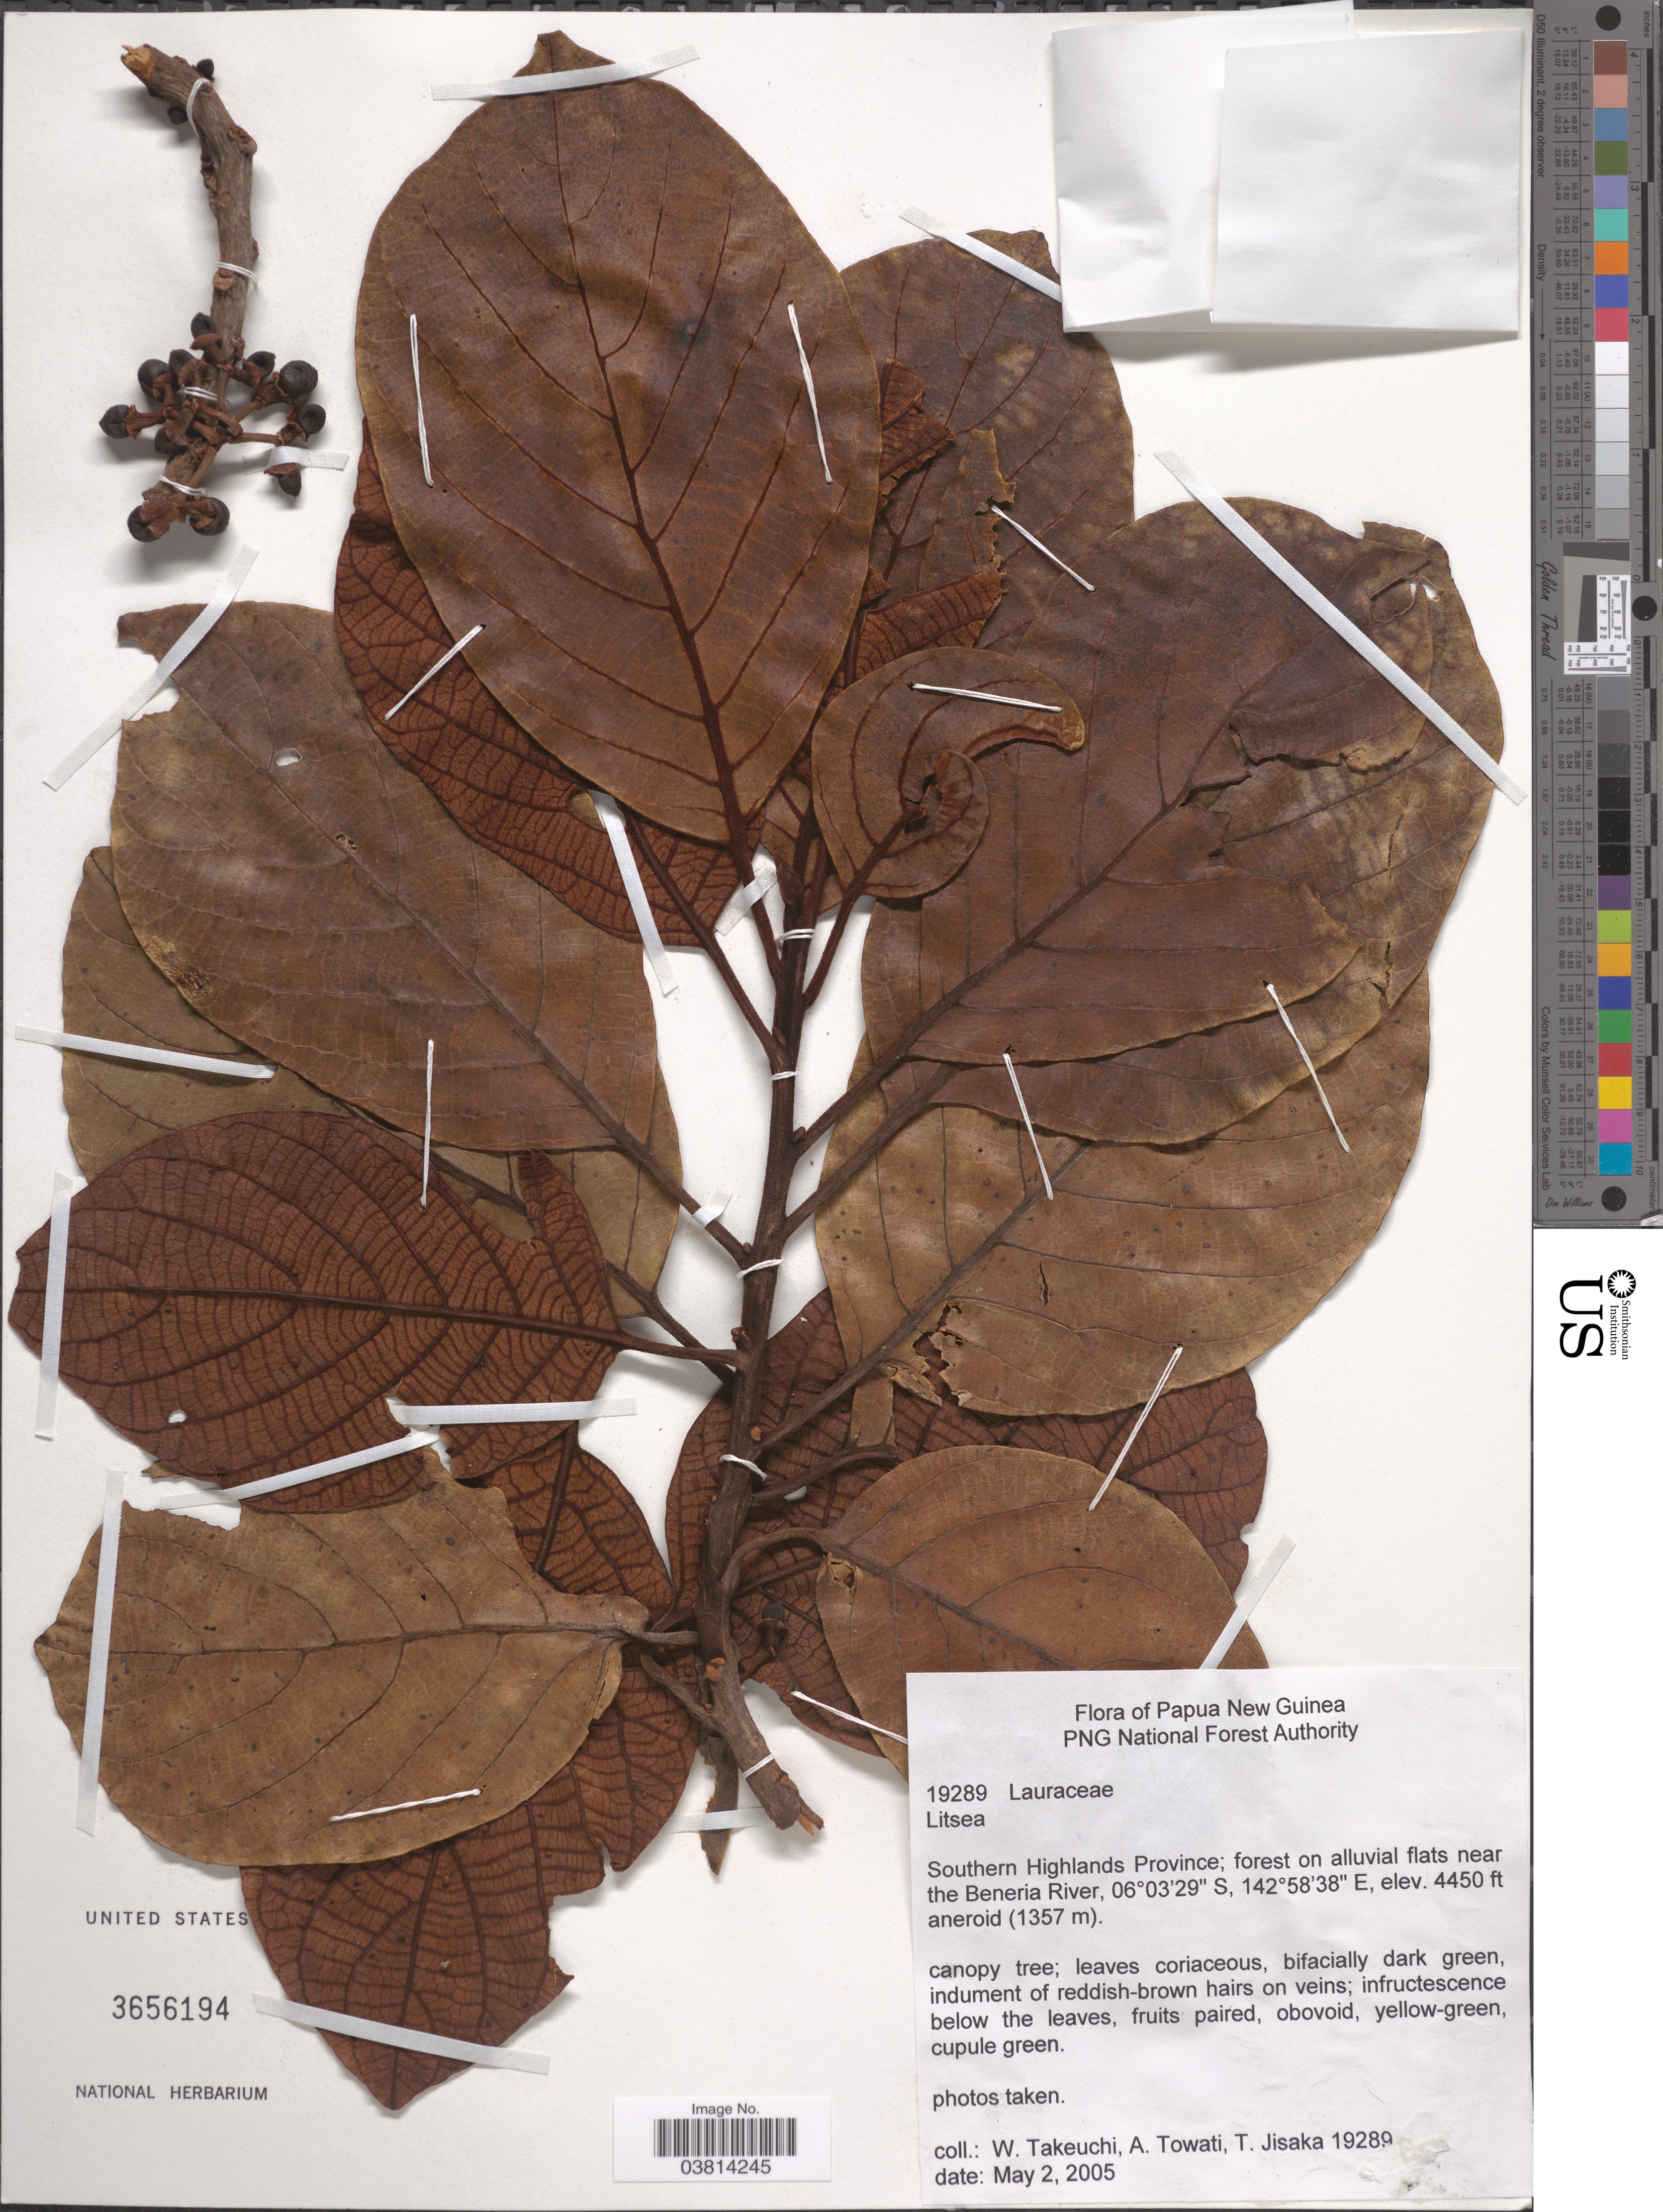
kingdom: Plantae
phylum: Tracheophyta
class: Magnoliopsida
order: Laurales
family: Lauraceae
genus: Litsea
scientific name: Litsea sp.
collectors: W. Takeuchi, A. Towati & T. Jisaka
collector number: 19289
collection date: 2005-05-02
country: Papua New Guinea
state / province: Southern Highlands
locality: Forest on alluvial flats near the Beneria River.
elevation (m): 1356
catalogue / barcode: US 3656194